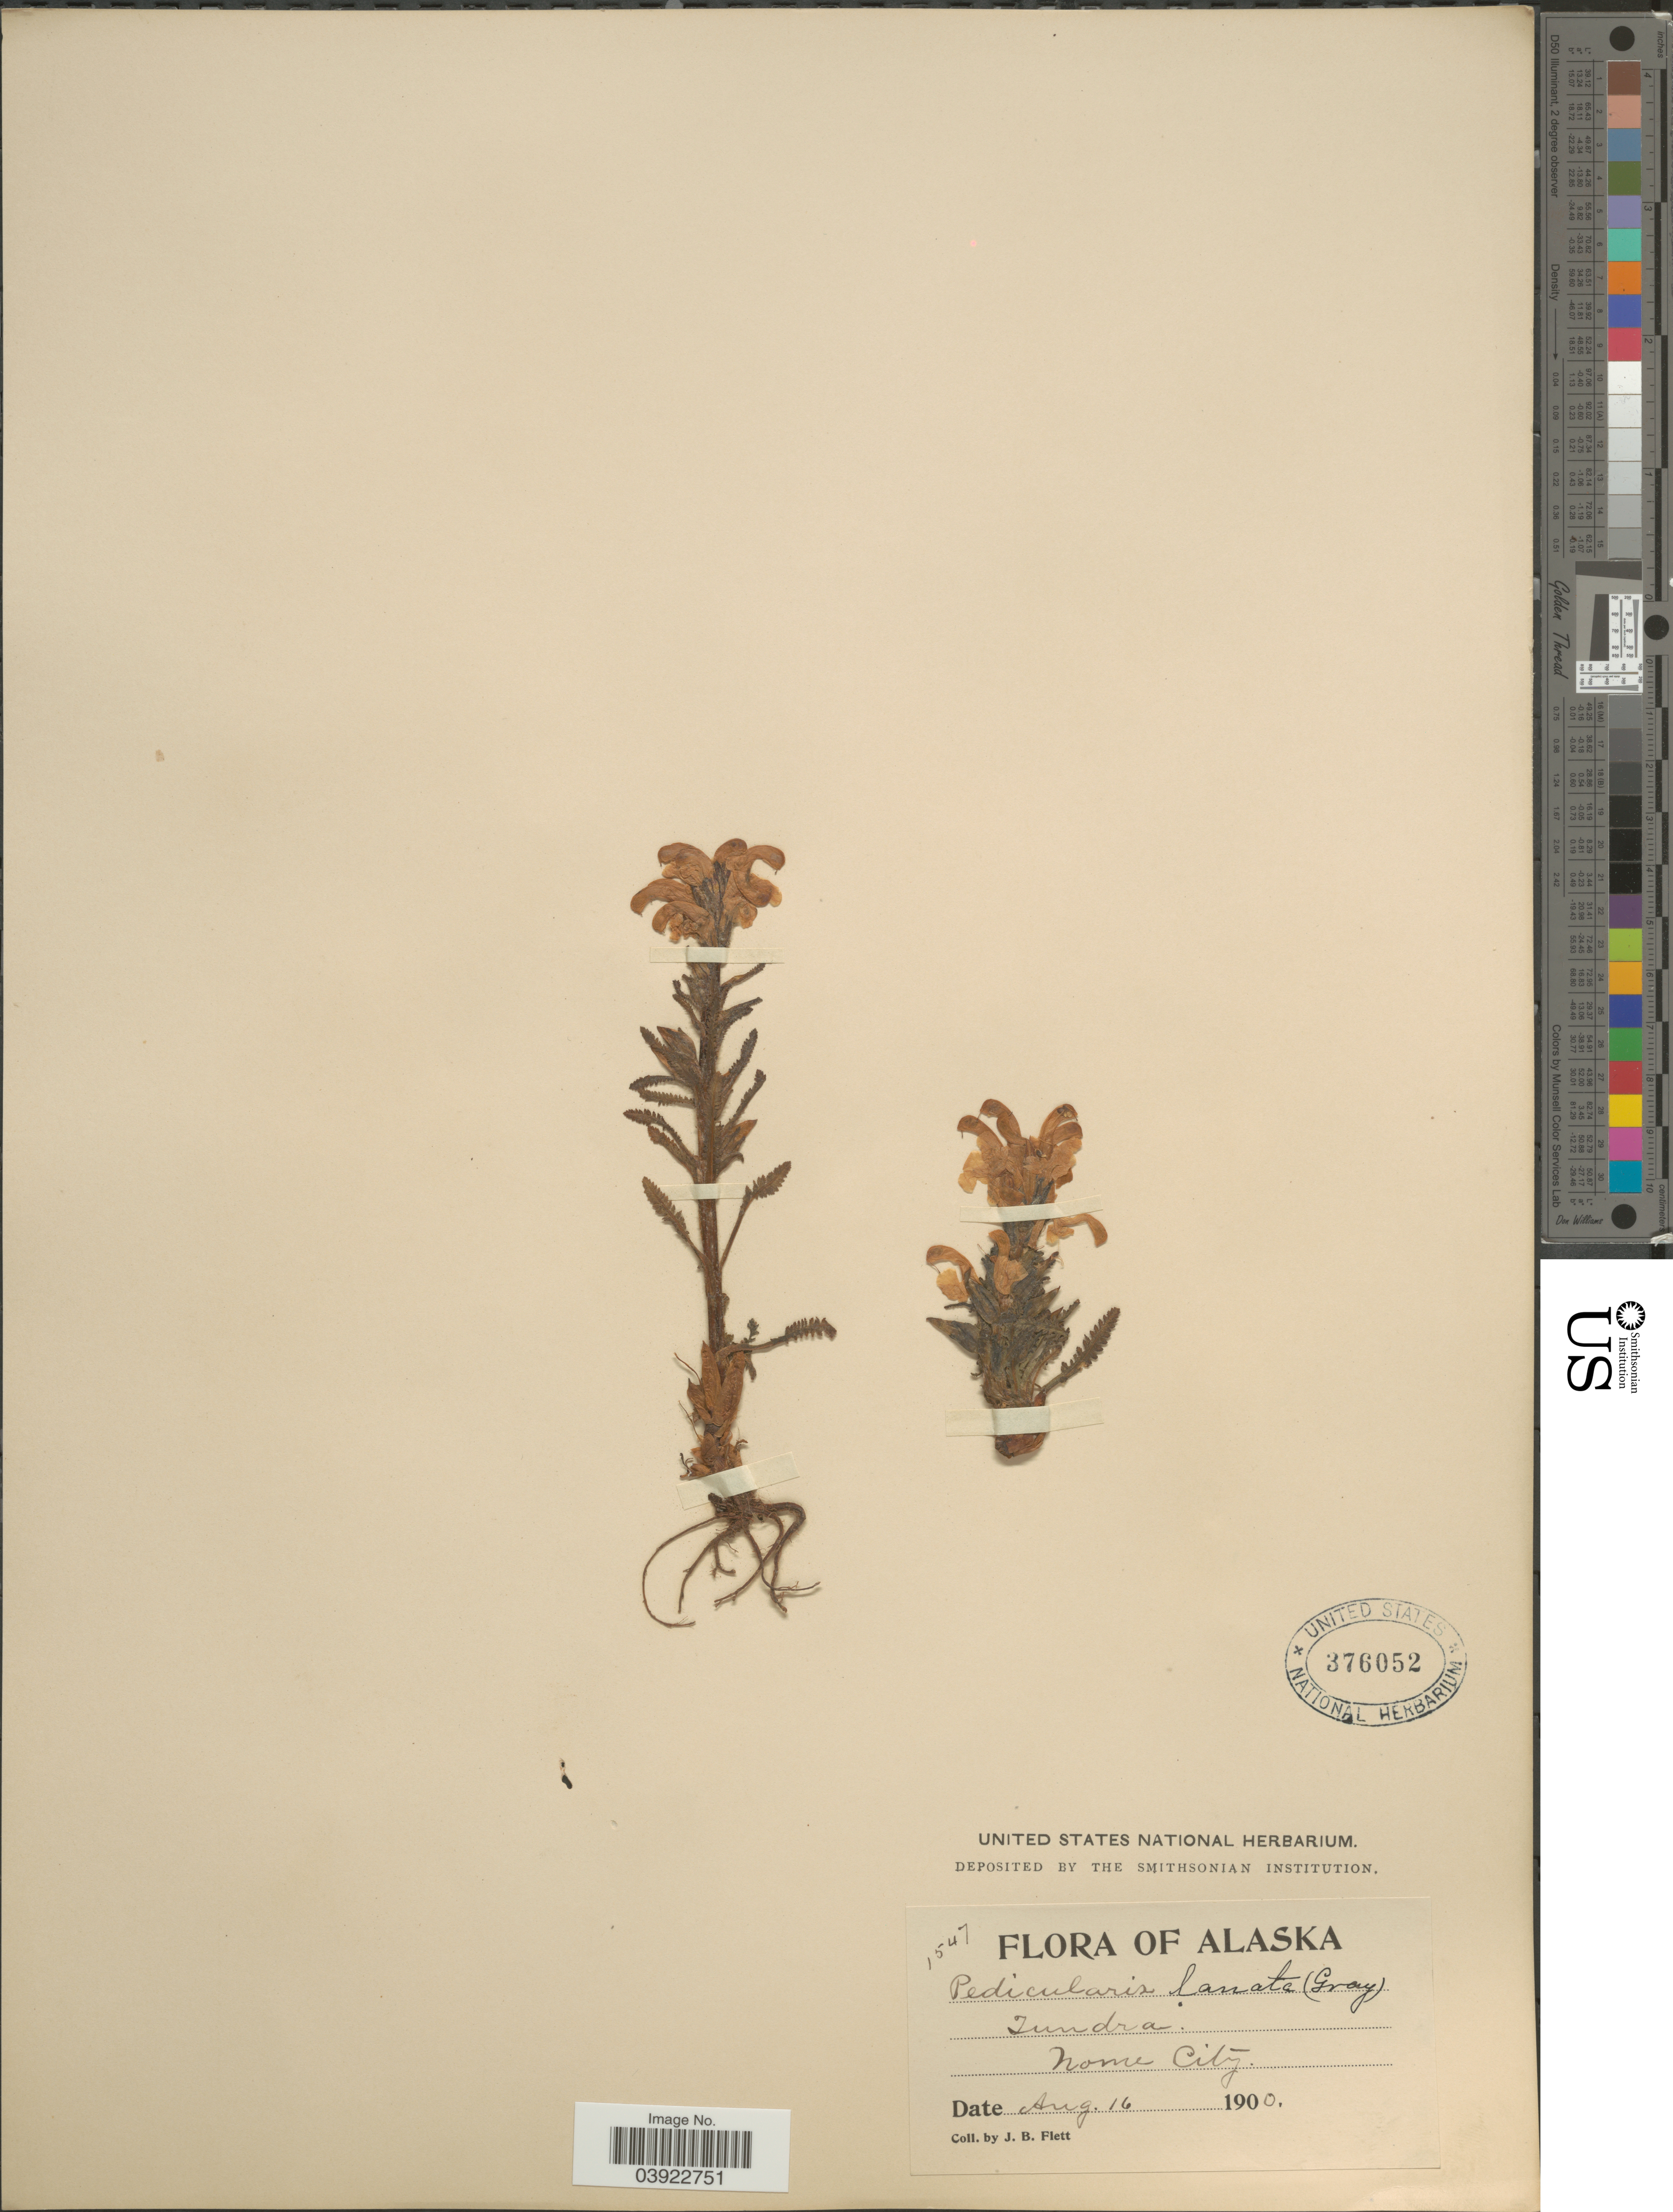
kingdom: Plantae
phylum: Tracheophyta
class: Magnoliopsida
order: Lamiales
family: Orobanchaceae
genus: Pedicularis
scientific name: Pedicularis langsdorffii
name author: Fisch. ex Steven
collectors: J. Flett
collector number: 1547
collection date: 1900-08-16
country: United States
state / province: Alaska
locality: Tundra. Nome City.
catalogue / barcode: US 376052